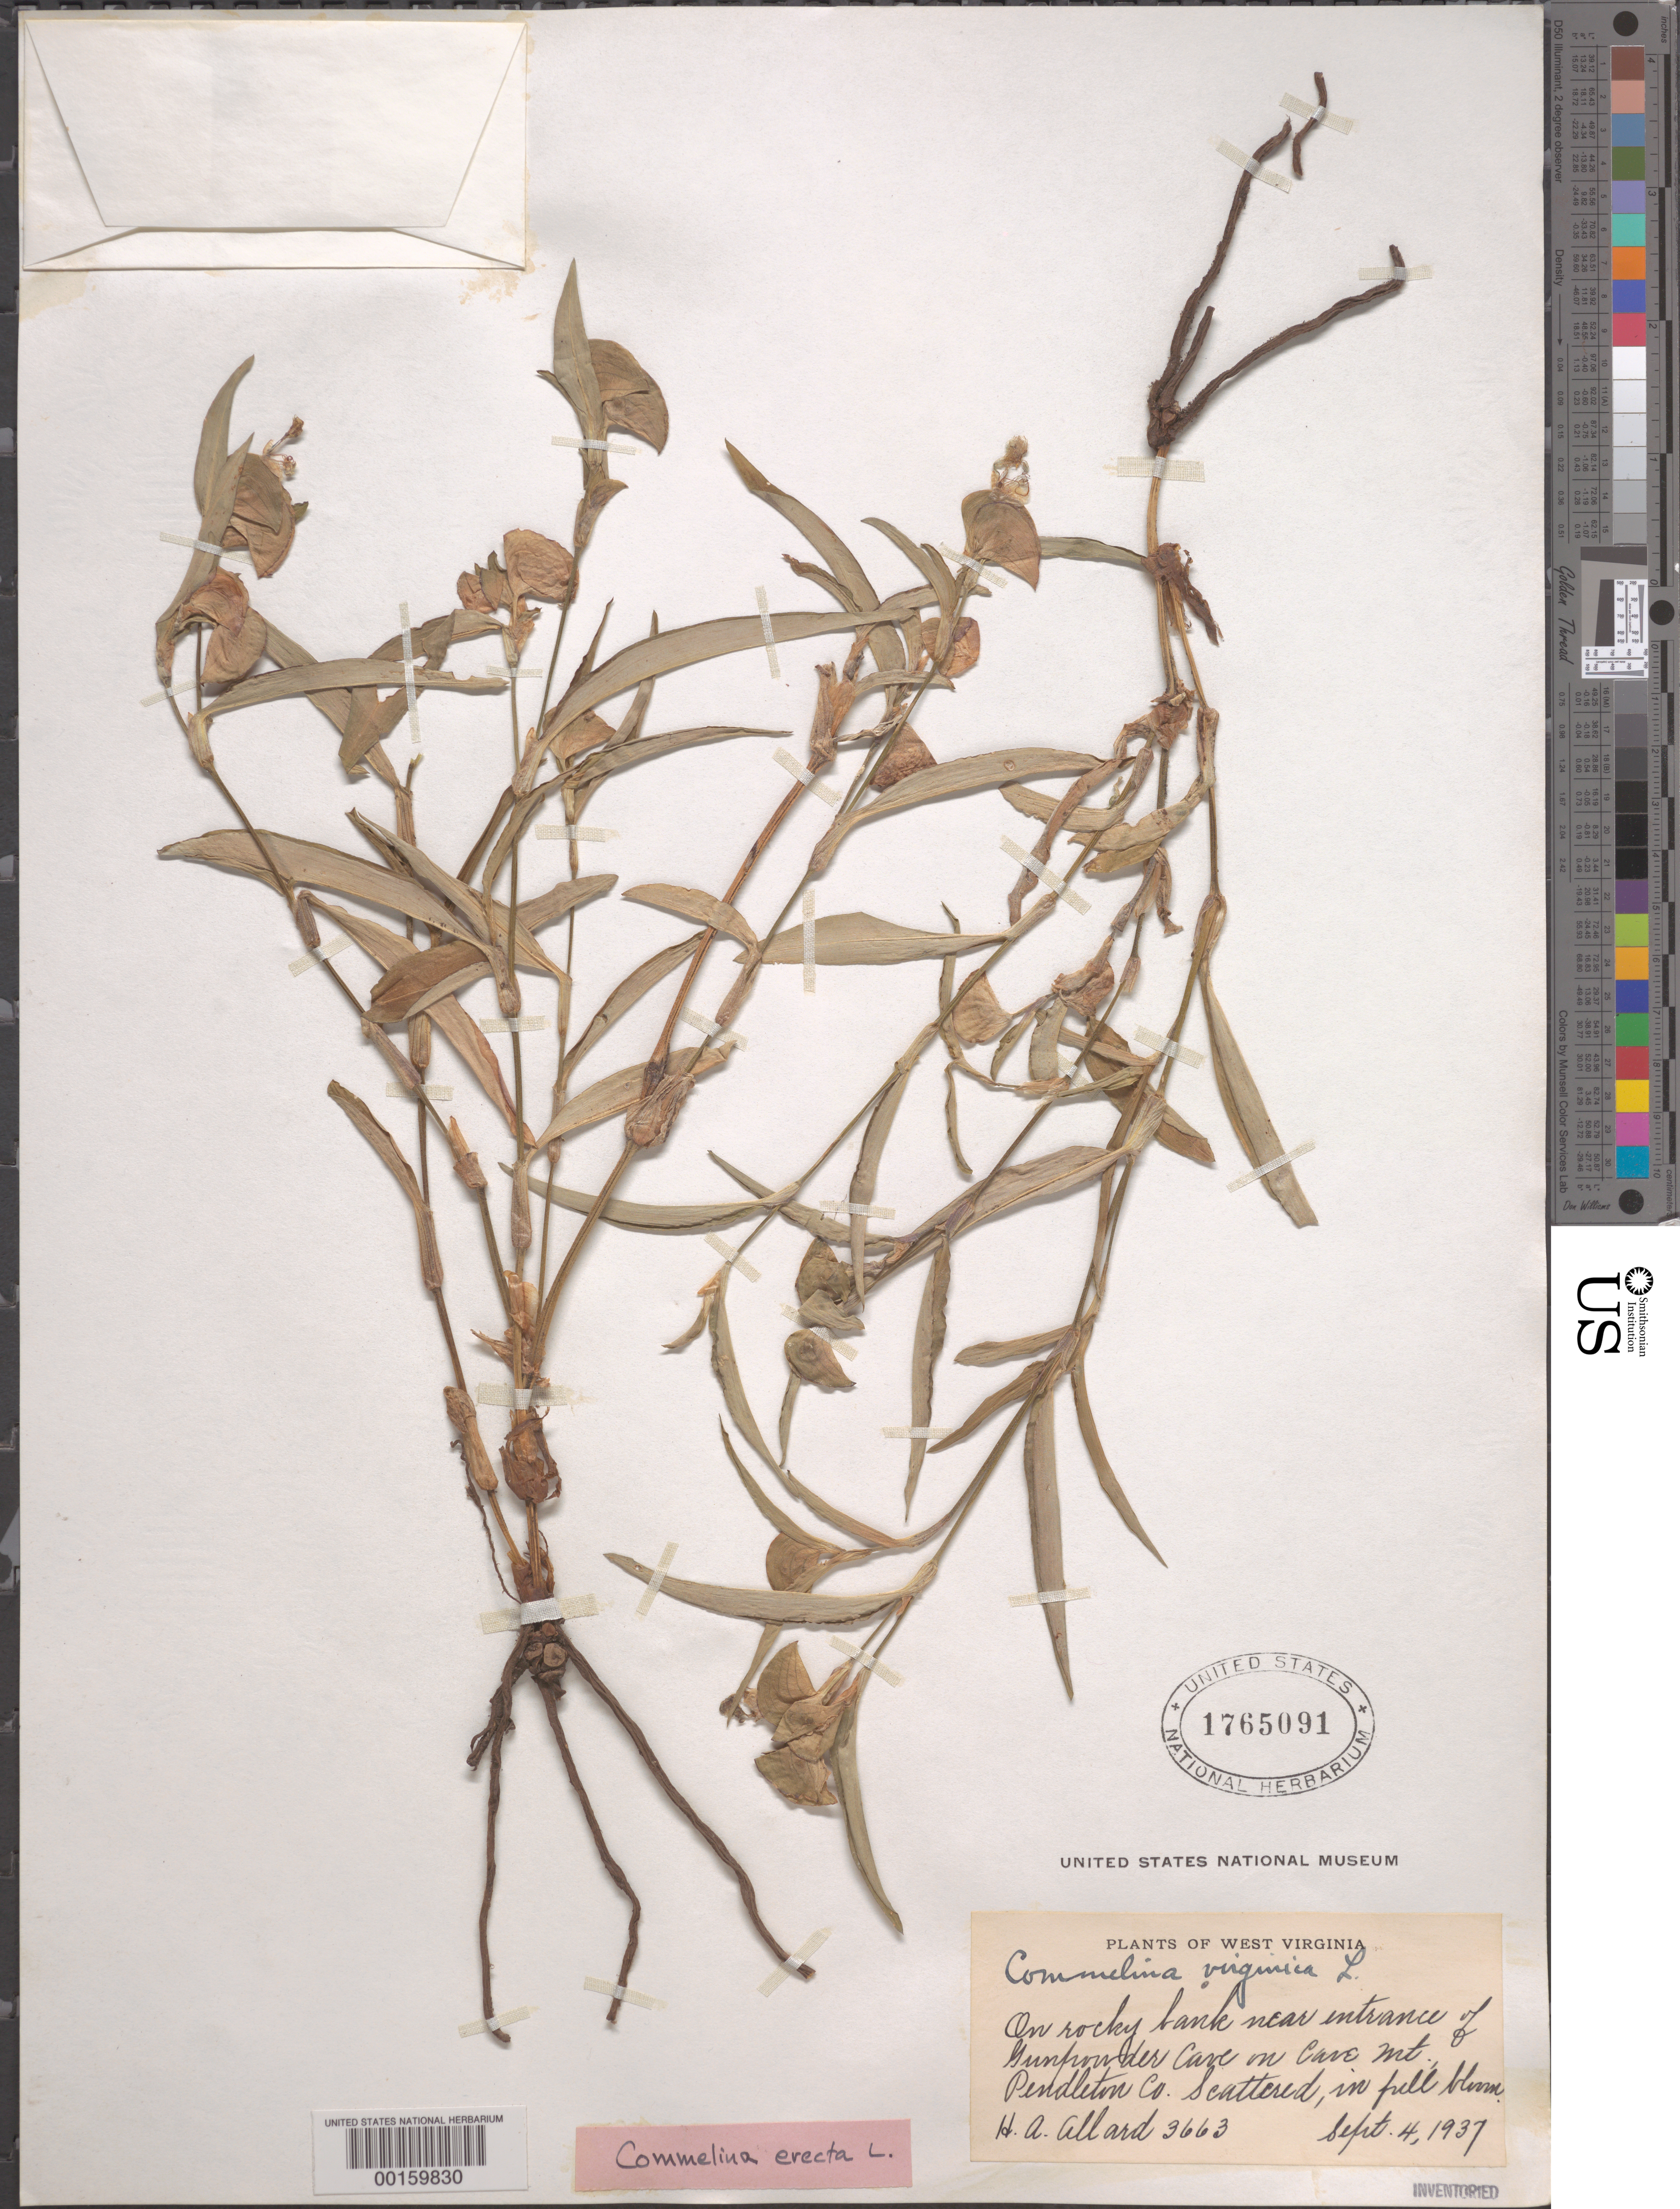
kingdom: Plantae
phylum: Tracheophyta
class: Liliopsida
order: Commelinales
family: Commelinaceae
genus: Commelina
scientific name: Commelina erecta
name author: L.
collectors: H. A. Allard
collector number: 3663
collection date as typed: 04 Sep 1937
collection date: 1937-09-04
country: United States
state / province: West Virginia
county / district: Pendleton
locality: Near entrance to gunpowder cave on cave mt.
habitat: On rocky bank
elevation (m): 458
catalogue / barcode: US 1765091